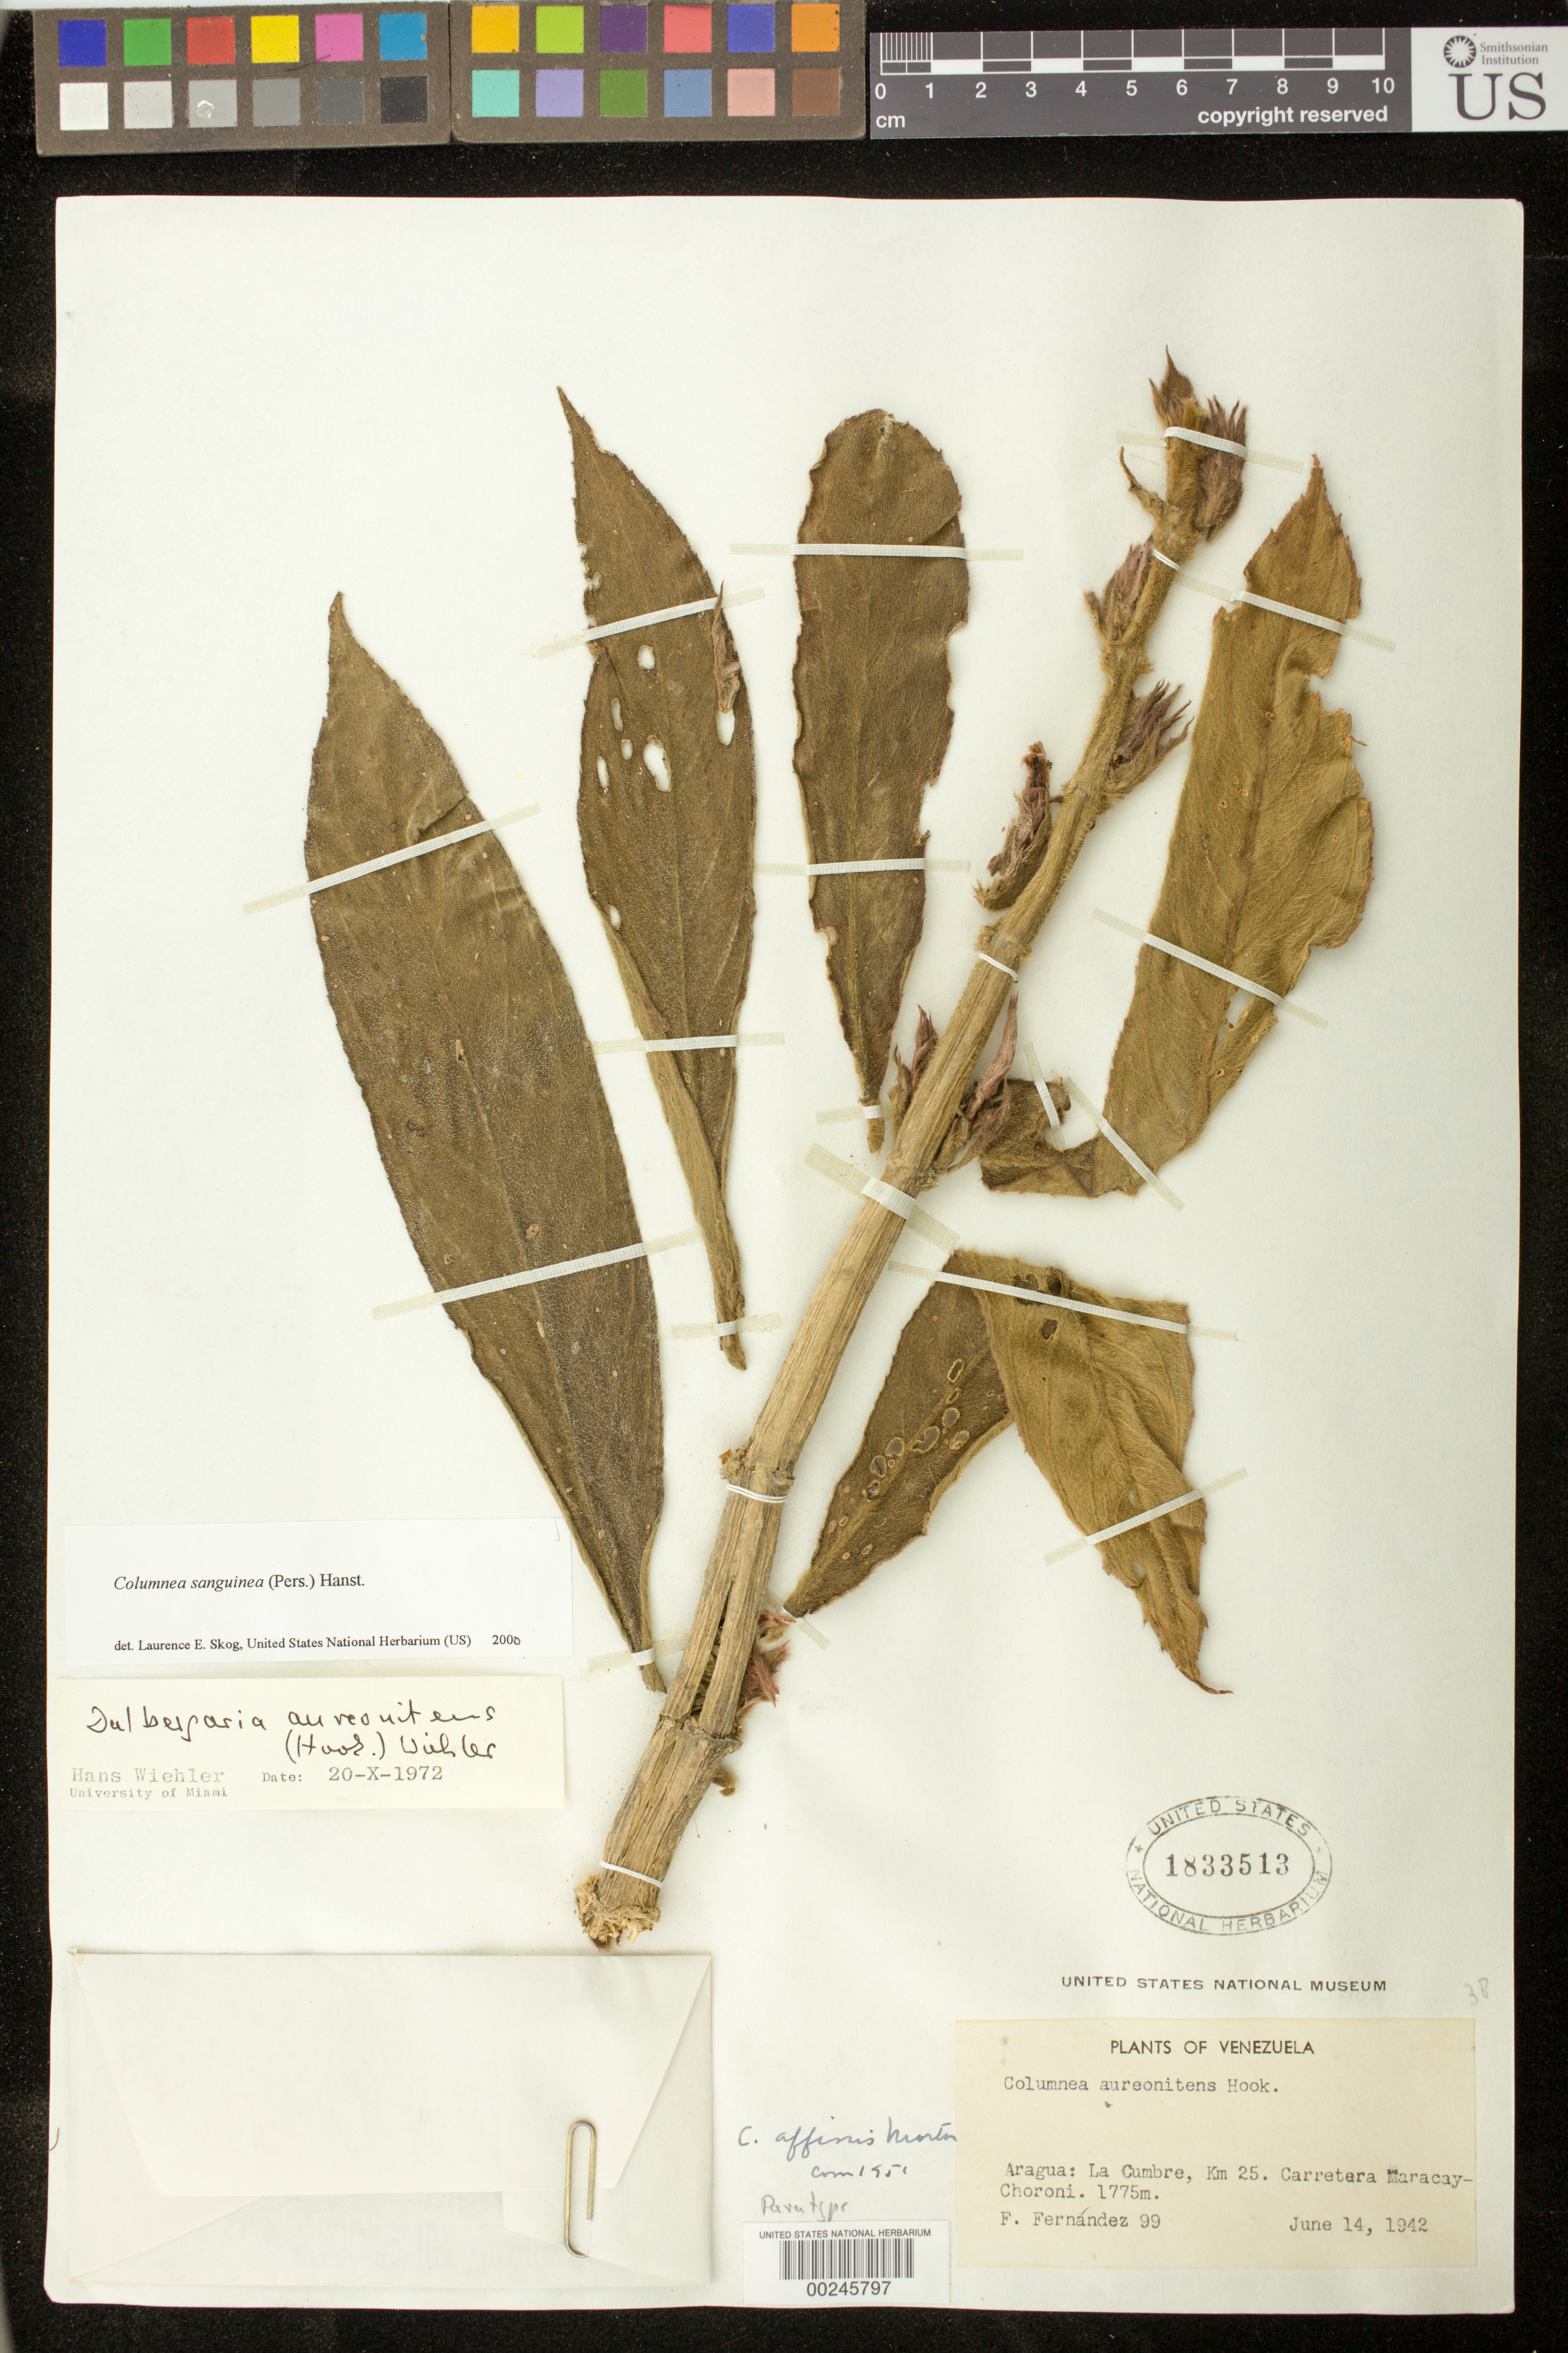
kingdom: Plantae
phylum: Tracheophyta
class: Magnoliopsida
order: Lamiales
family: Gesneriaceae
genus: Columnea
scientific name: Columnea sanguinea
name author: (Pers.) Hanst.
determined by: Skog, Laurence E.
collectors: F. Fernandez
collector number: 99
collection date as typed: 14 Jun 1942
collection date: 1942-06-14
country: Venezuela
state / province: Aragua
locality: La Cumbre, Km 25, Carretera Maracay-Choroni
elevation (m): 1775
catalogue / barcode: US 1833513